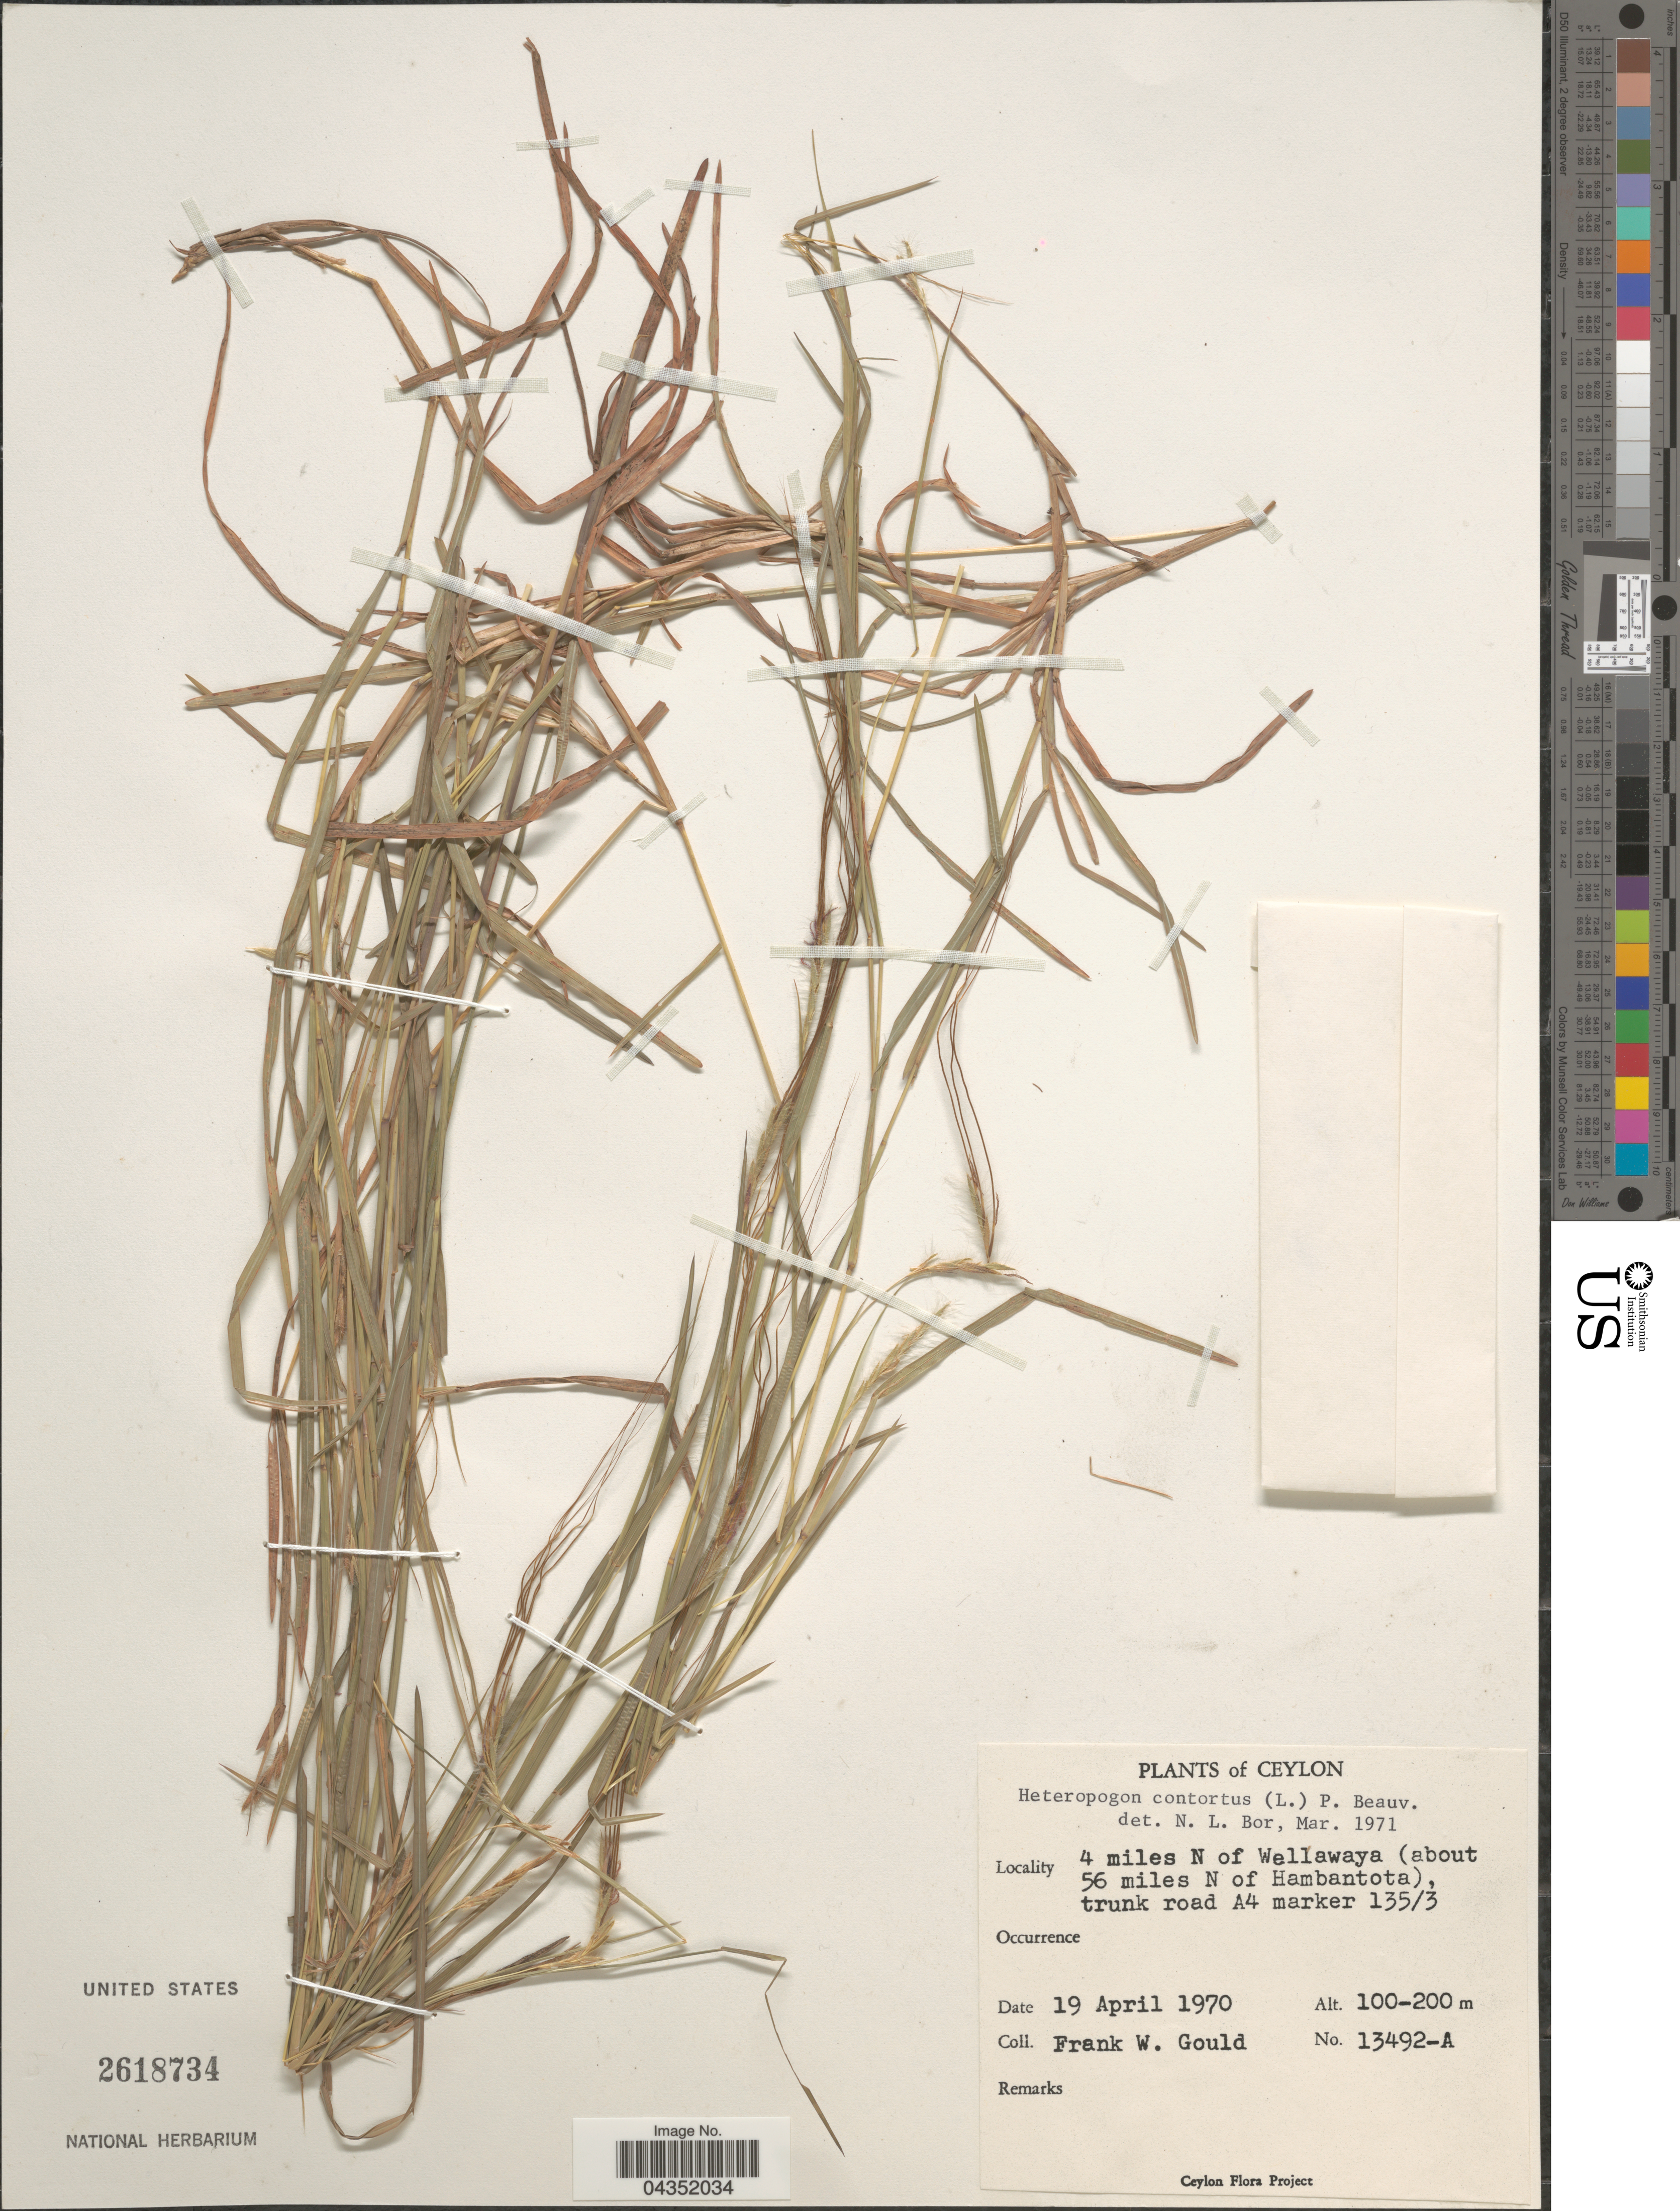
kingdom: Plantae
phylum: Tracheophyta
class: Liliopsida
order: Poales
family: Poaceae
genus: Heteropogon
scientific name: Heteropogon contortus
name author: (L.) P. Beauv. ex Roem. & Schult.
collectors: F. W. Gould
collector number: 13492-A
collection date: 1970-04-19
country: Sri Lanka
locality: Ceylon. 4 miles N of Wellawaya (about 56 miles N of Hambantota), trunk road A4 marker 135/3.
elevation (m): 100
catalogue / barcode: US 2618734